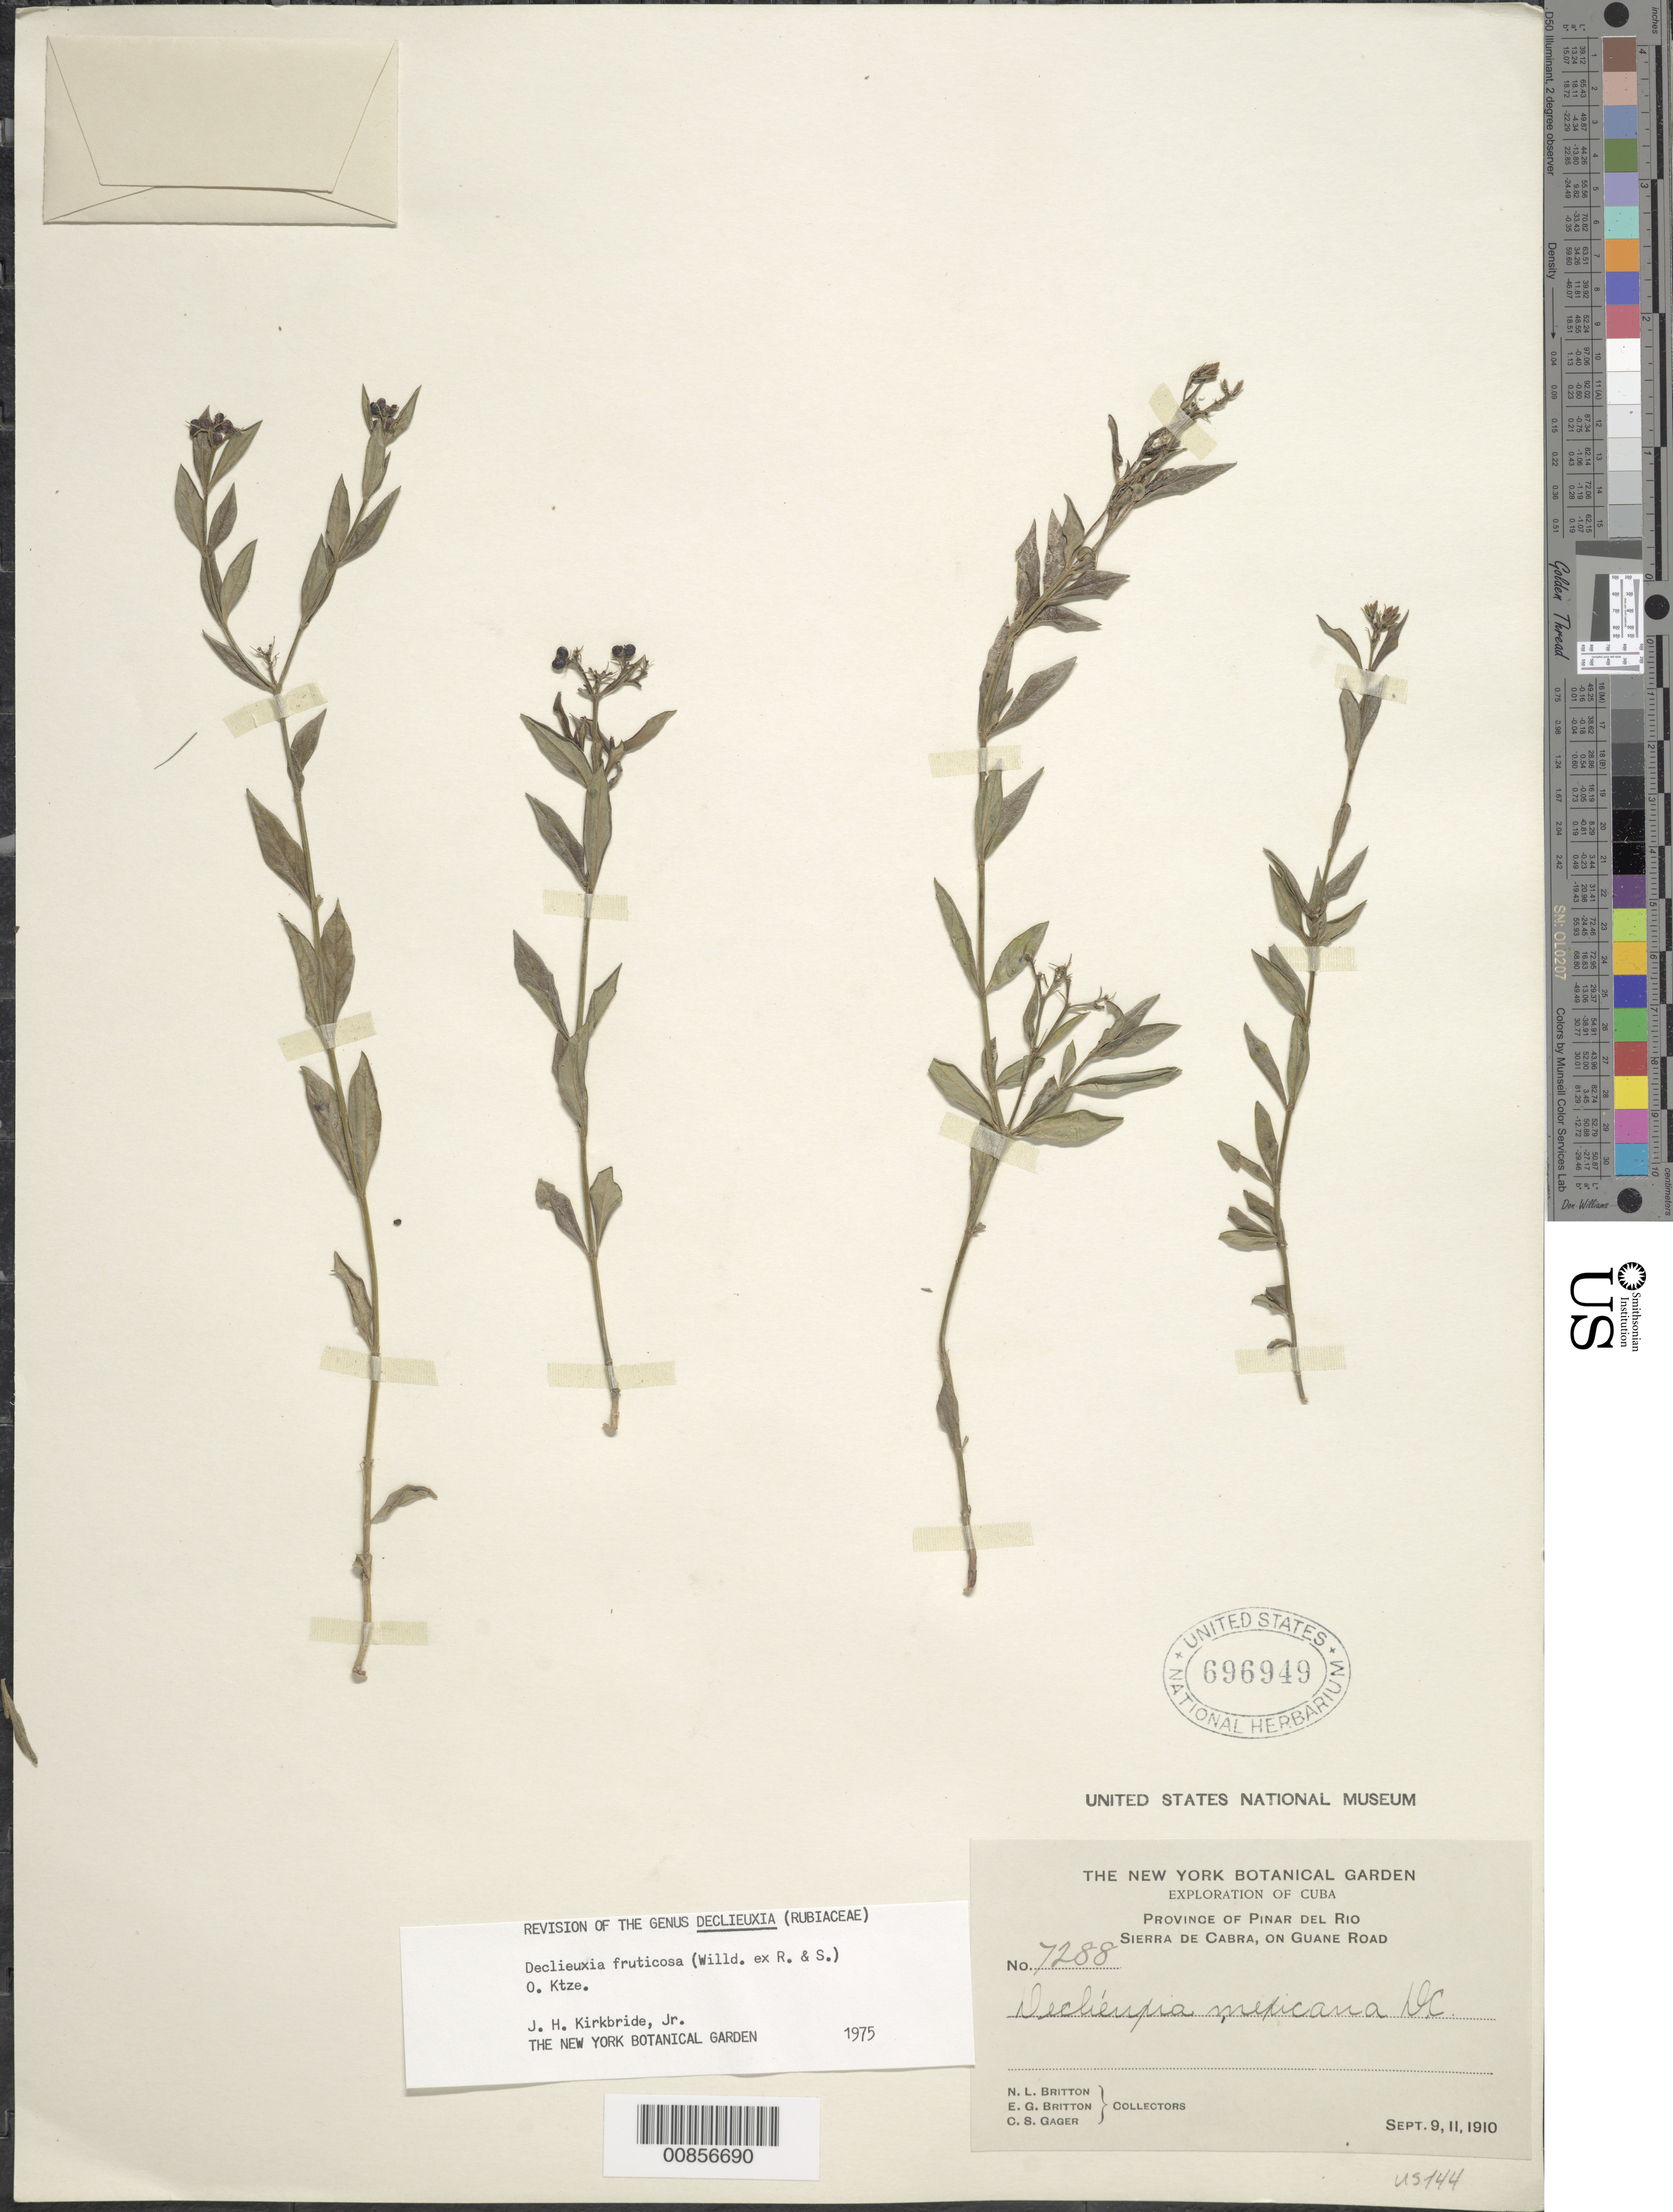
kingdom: Plantae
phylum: Tracheophyta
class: Magnoliopsida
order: Gentianales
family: Rubiaceae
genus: Declieuxia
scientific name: Declieuxia fruticosa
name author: (Willd. ex Roem. & Schult.) Kuntze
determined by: Kirkbride, J. H.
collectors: N. Britton, E. G. Britton & C. Gager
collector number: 7288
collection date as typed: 09 Sep 1910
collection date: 1910-09-09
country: Cuba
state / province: Pinar del Río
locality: Sierra de Cabra, on Guane Road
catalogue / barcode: US 696949